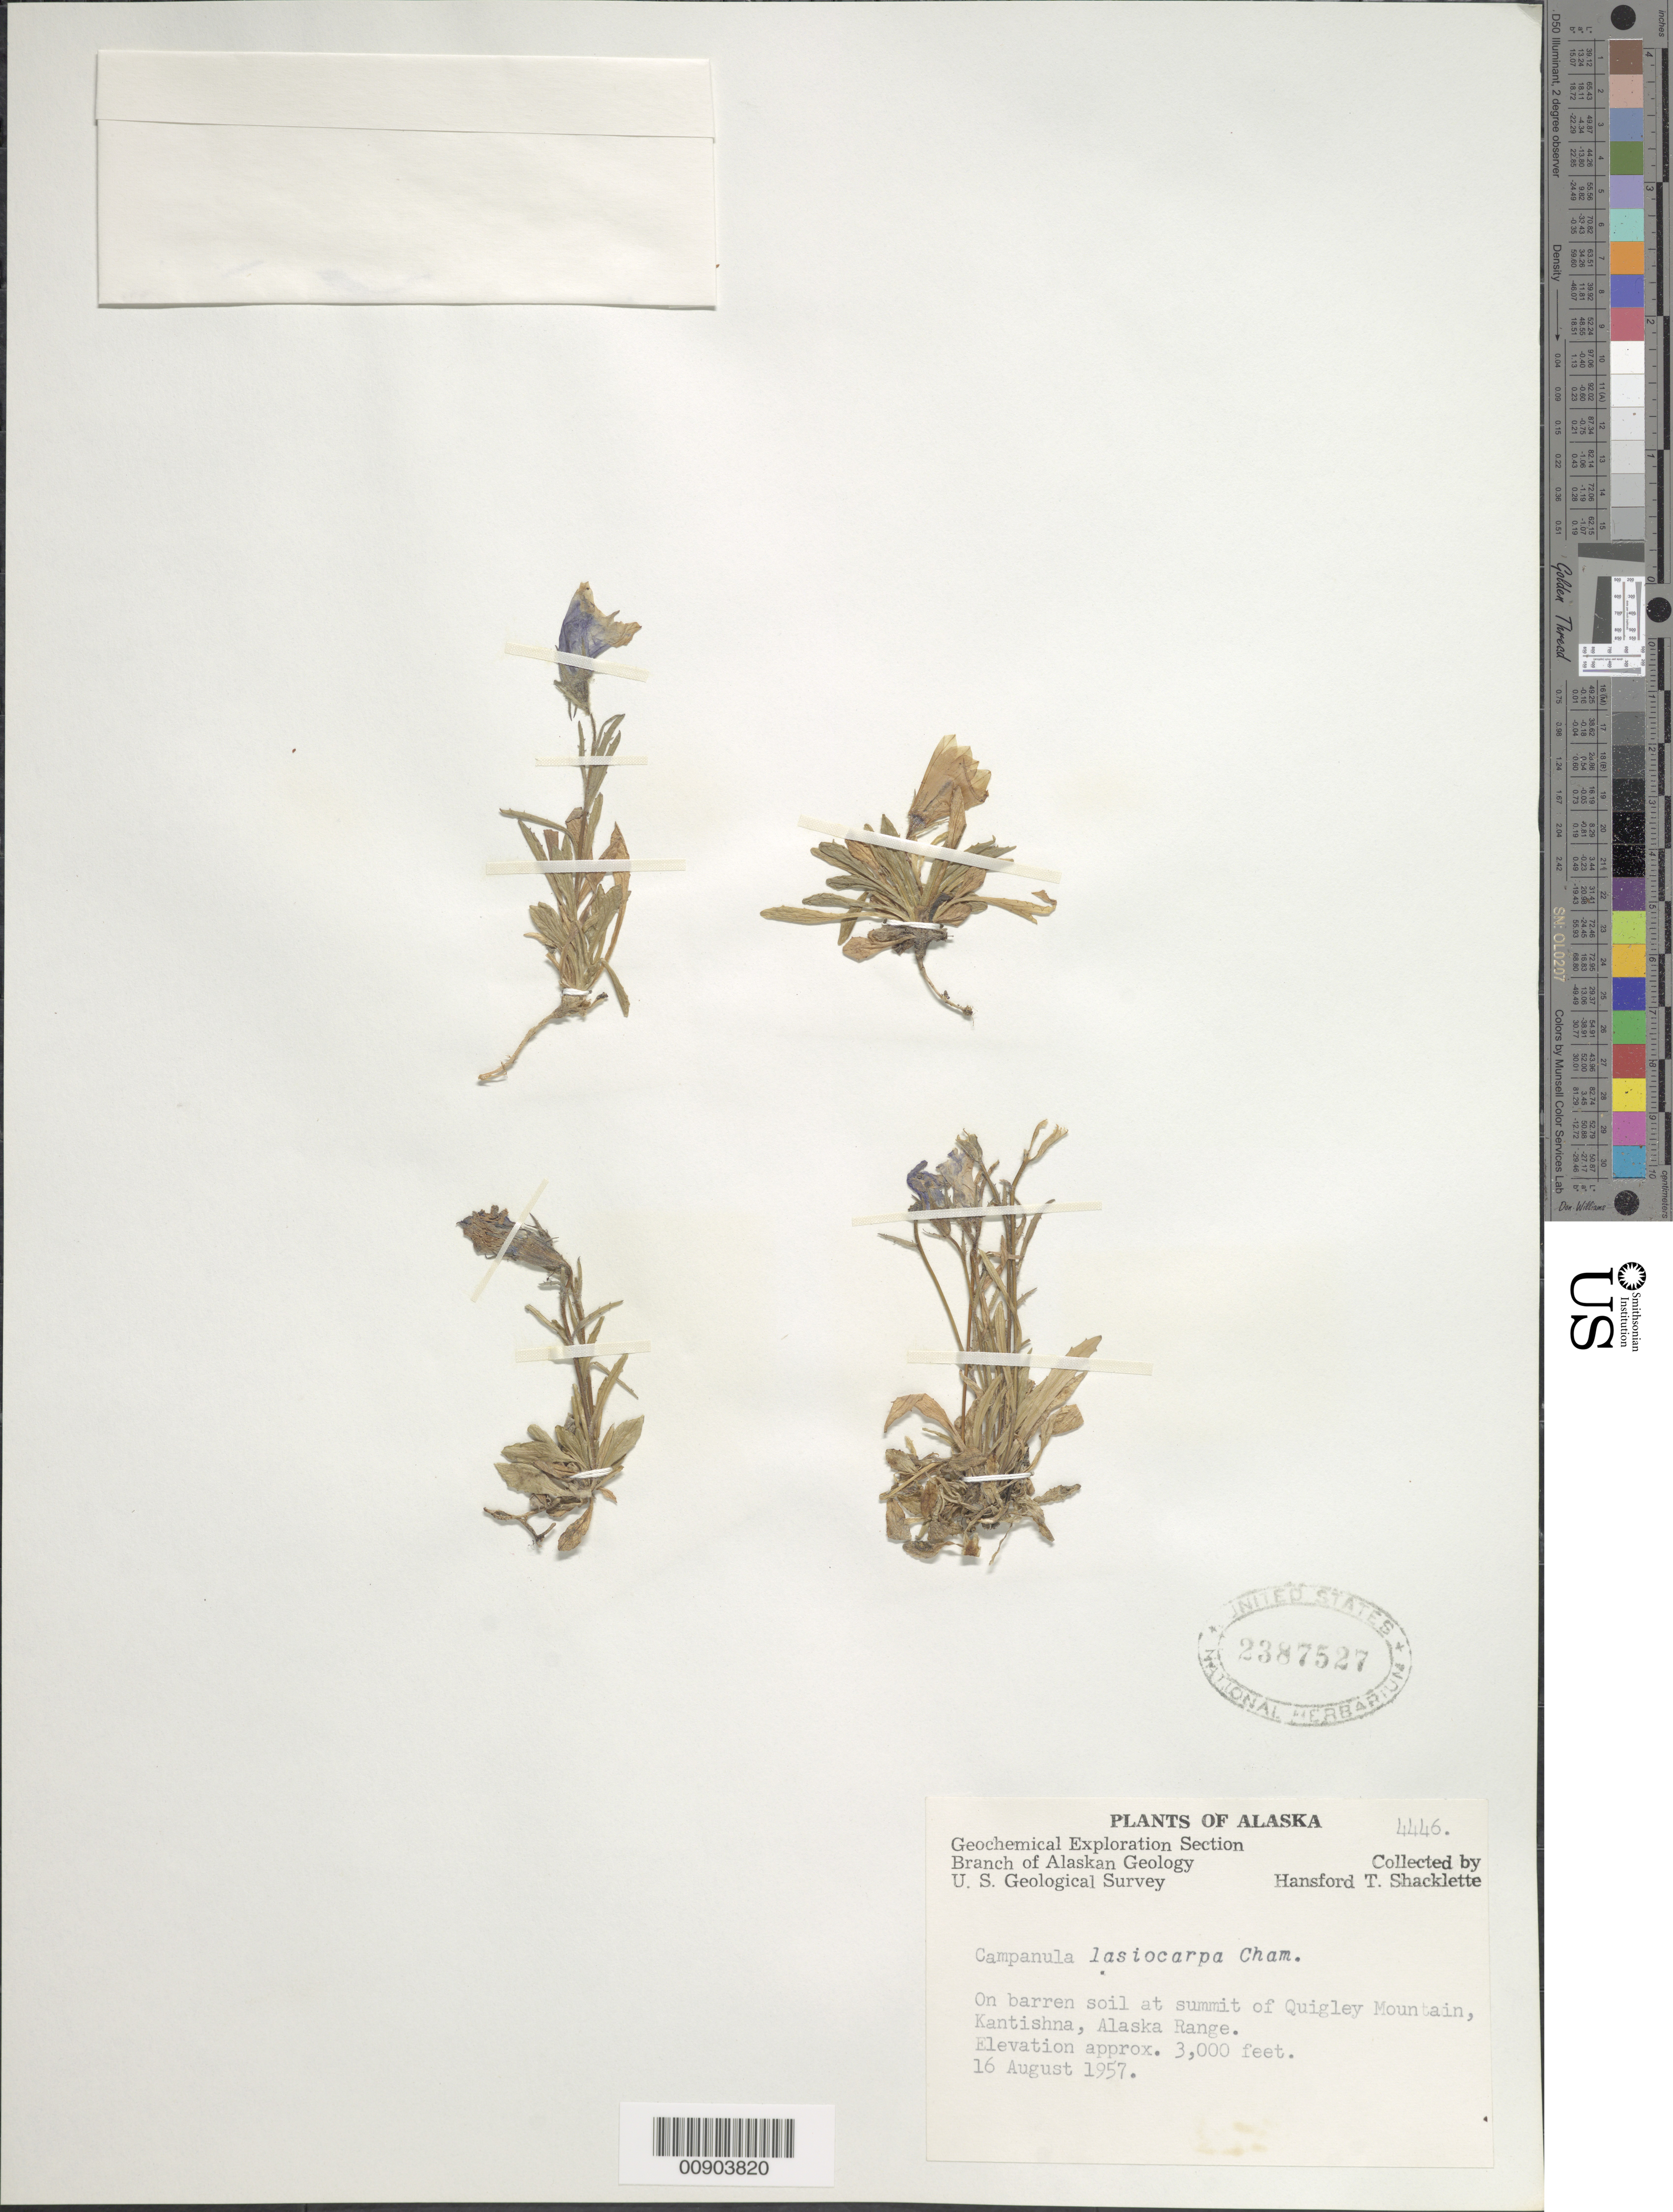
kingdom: Plantae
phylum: Tracheophyta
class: Magnoliopsida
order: Asterales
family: Campanulaceae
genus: Campanula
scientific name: Campanula lasiocarpa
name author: Cham.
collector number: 4446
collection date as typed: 16 August 1957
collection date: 1957-08-16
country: United States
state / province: Alaska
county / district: Kantishna District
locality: Summit of Quigley Mountain, Kantishna, Alaska Range.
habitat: On barren soil at summit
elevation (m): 914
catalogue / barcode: US 2387527